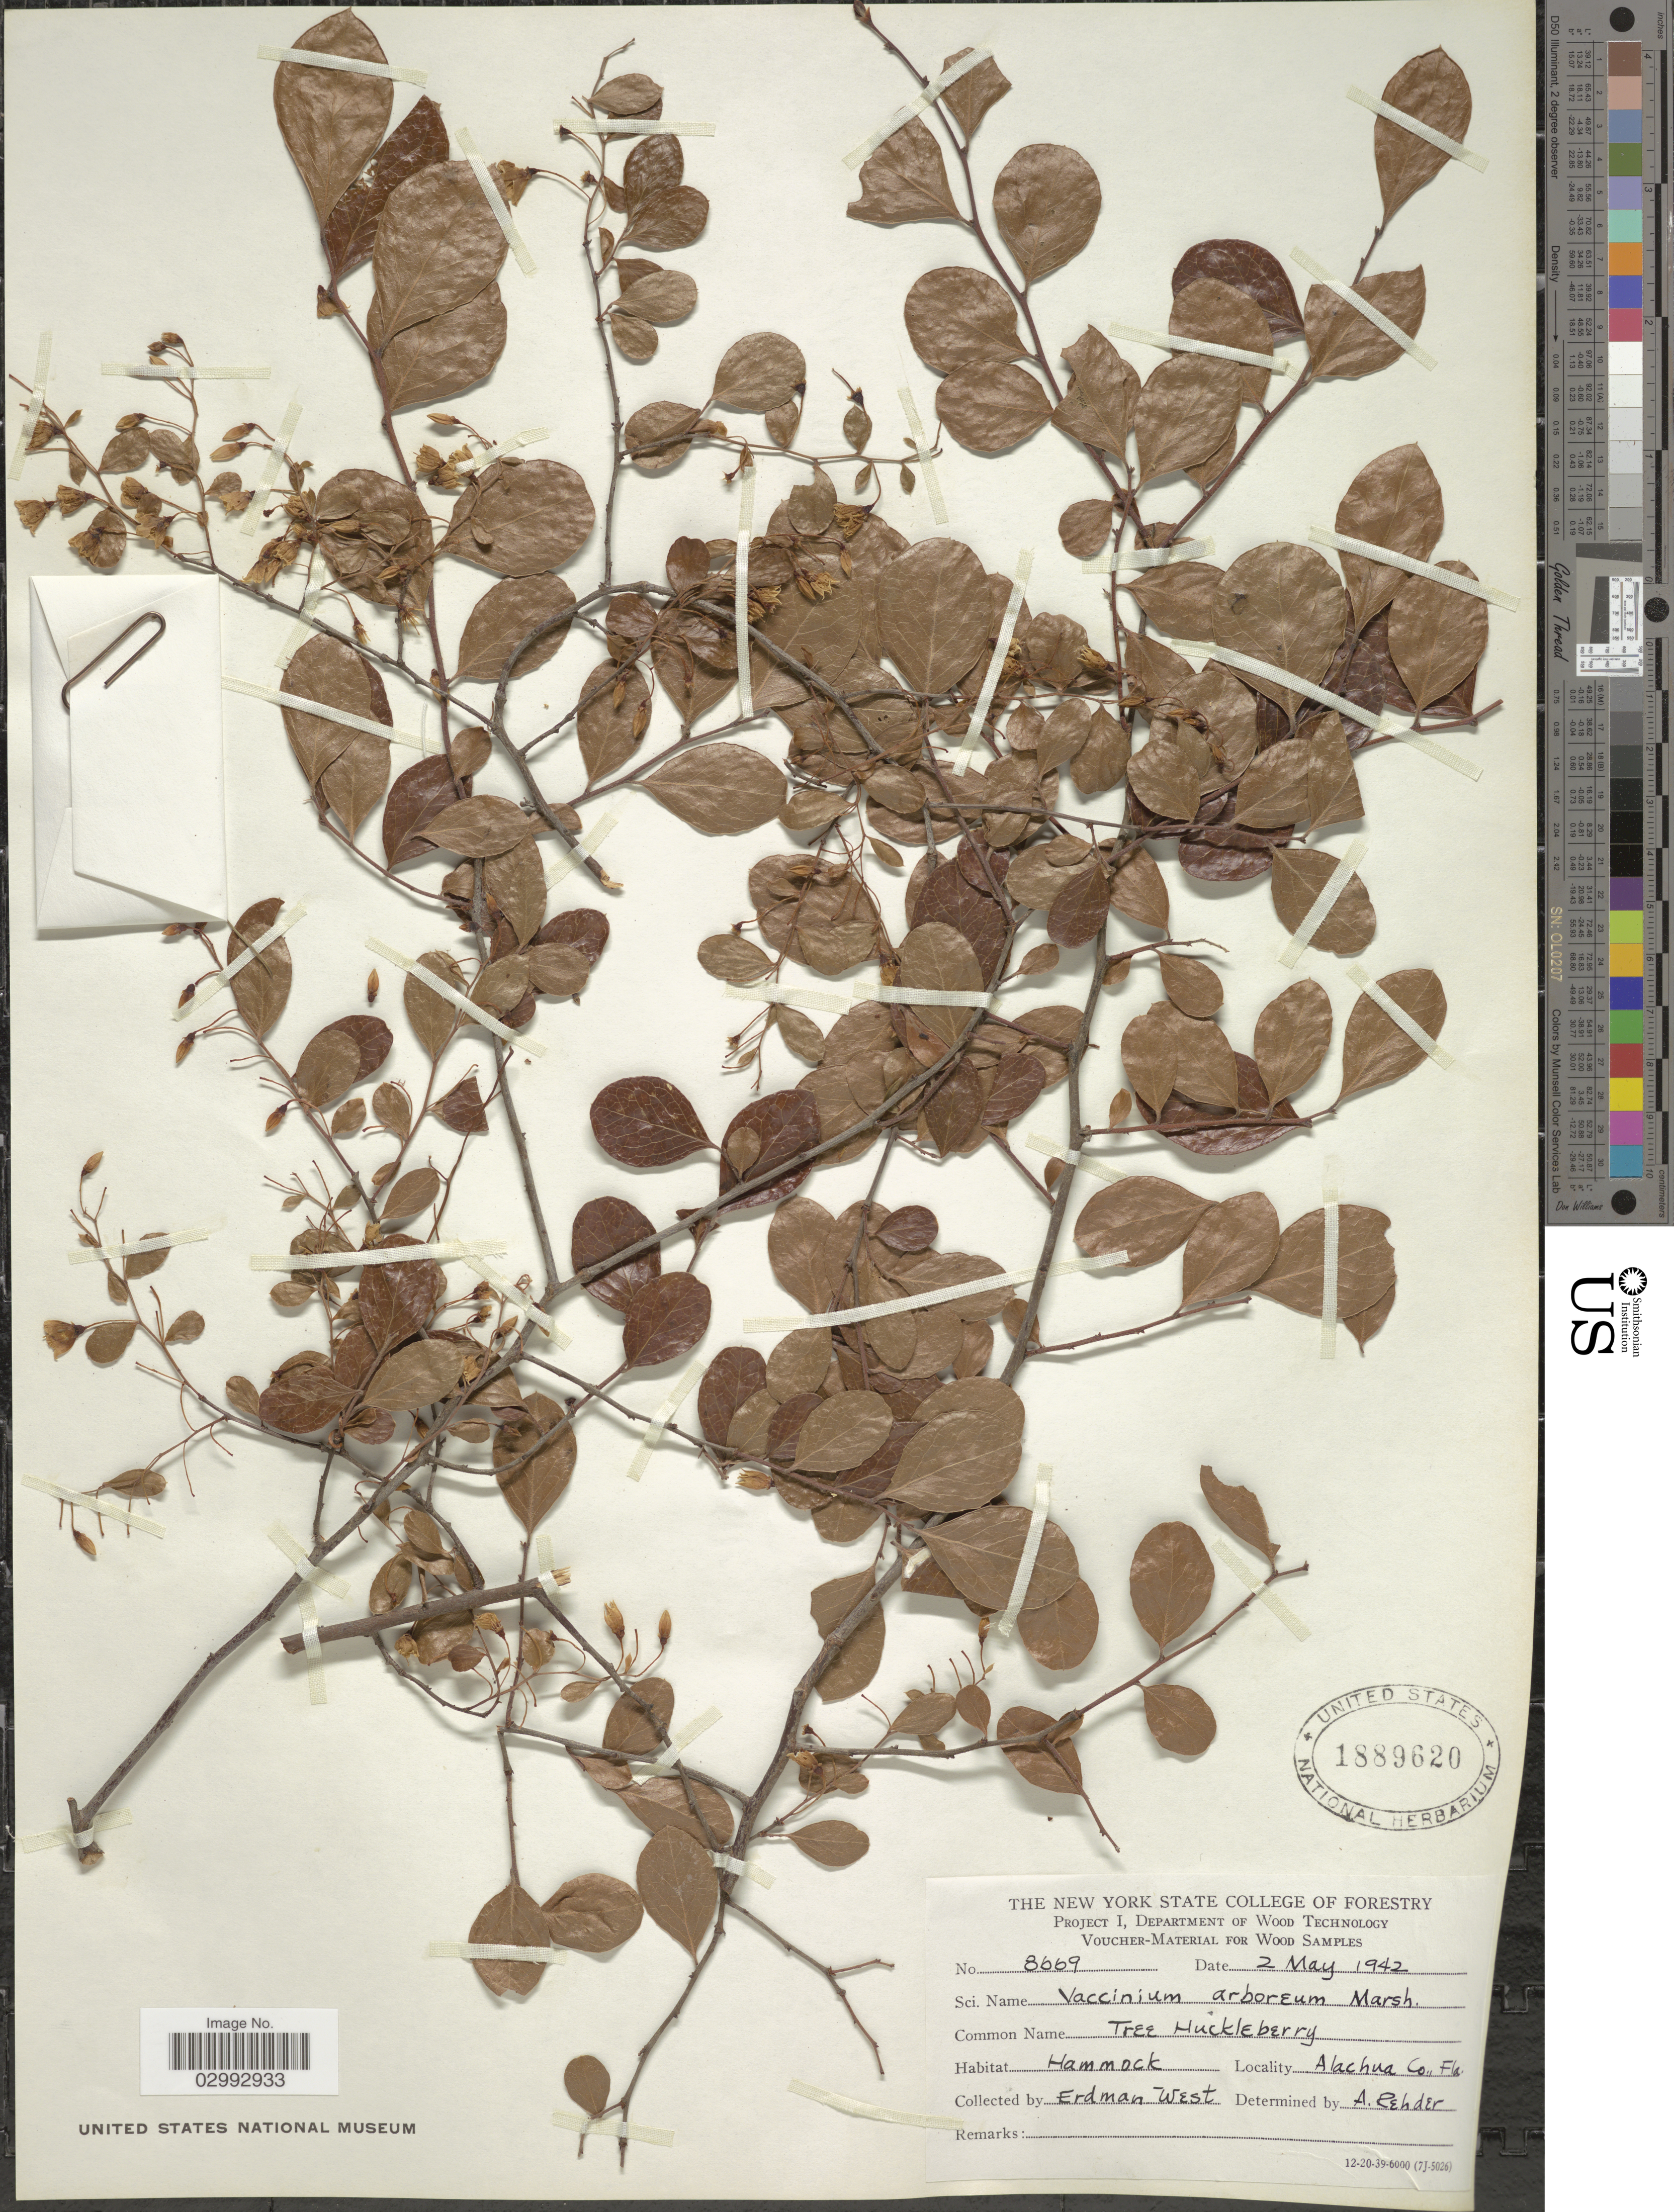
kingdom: Plantae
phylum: Tracheophyta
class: Magnoliopsida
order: Ericales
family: Ericaceae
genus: Batodendron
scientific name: Batodendron arboreum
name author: Nutt.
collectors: E. West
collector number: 8669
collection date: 1942-05-02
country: United States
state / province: Florida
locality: Alachua Co.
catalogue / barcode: US 1889620